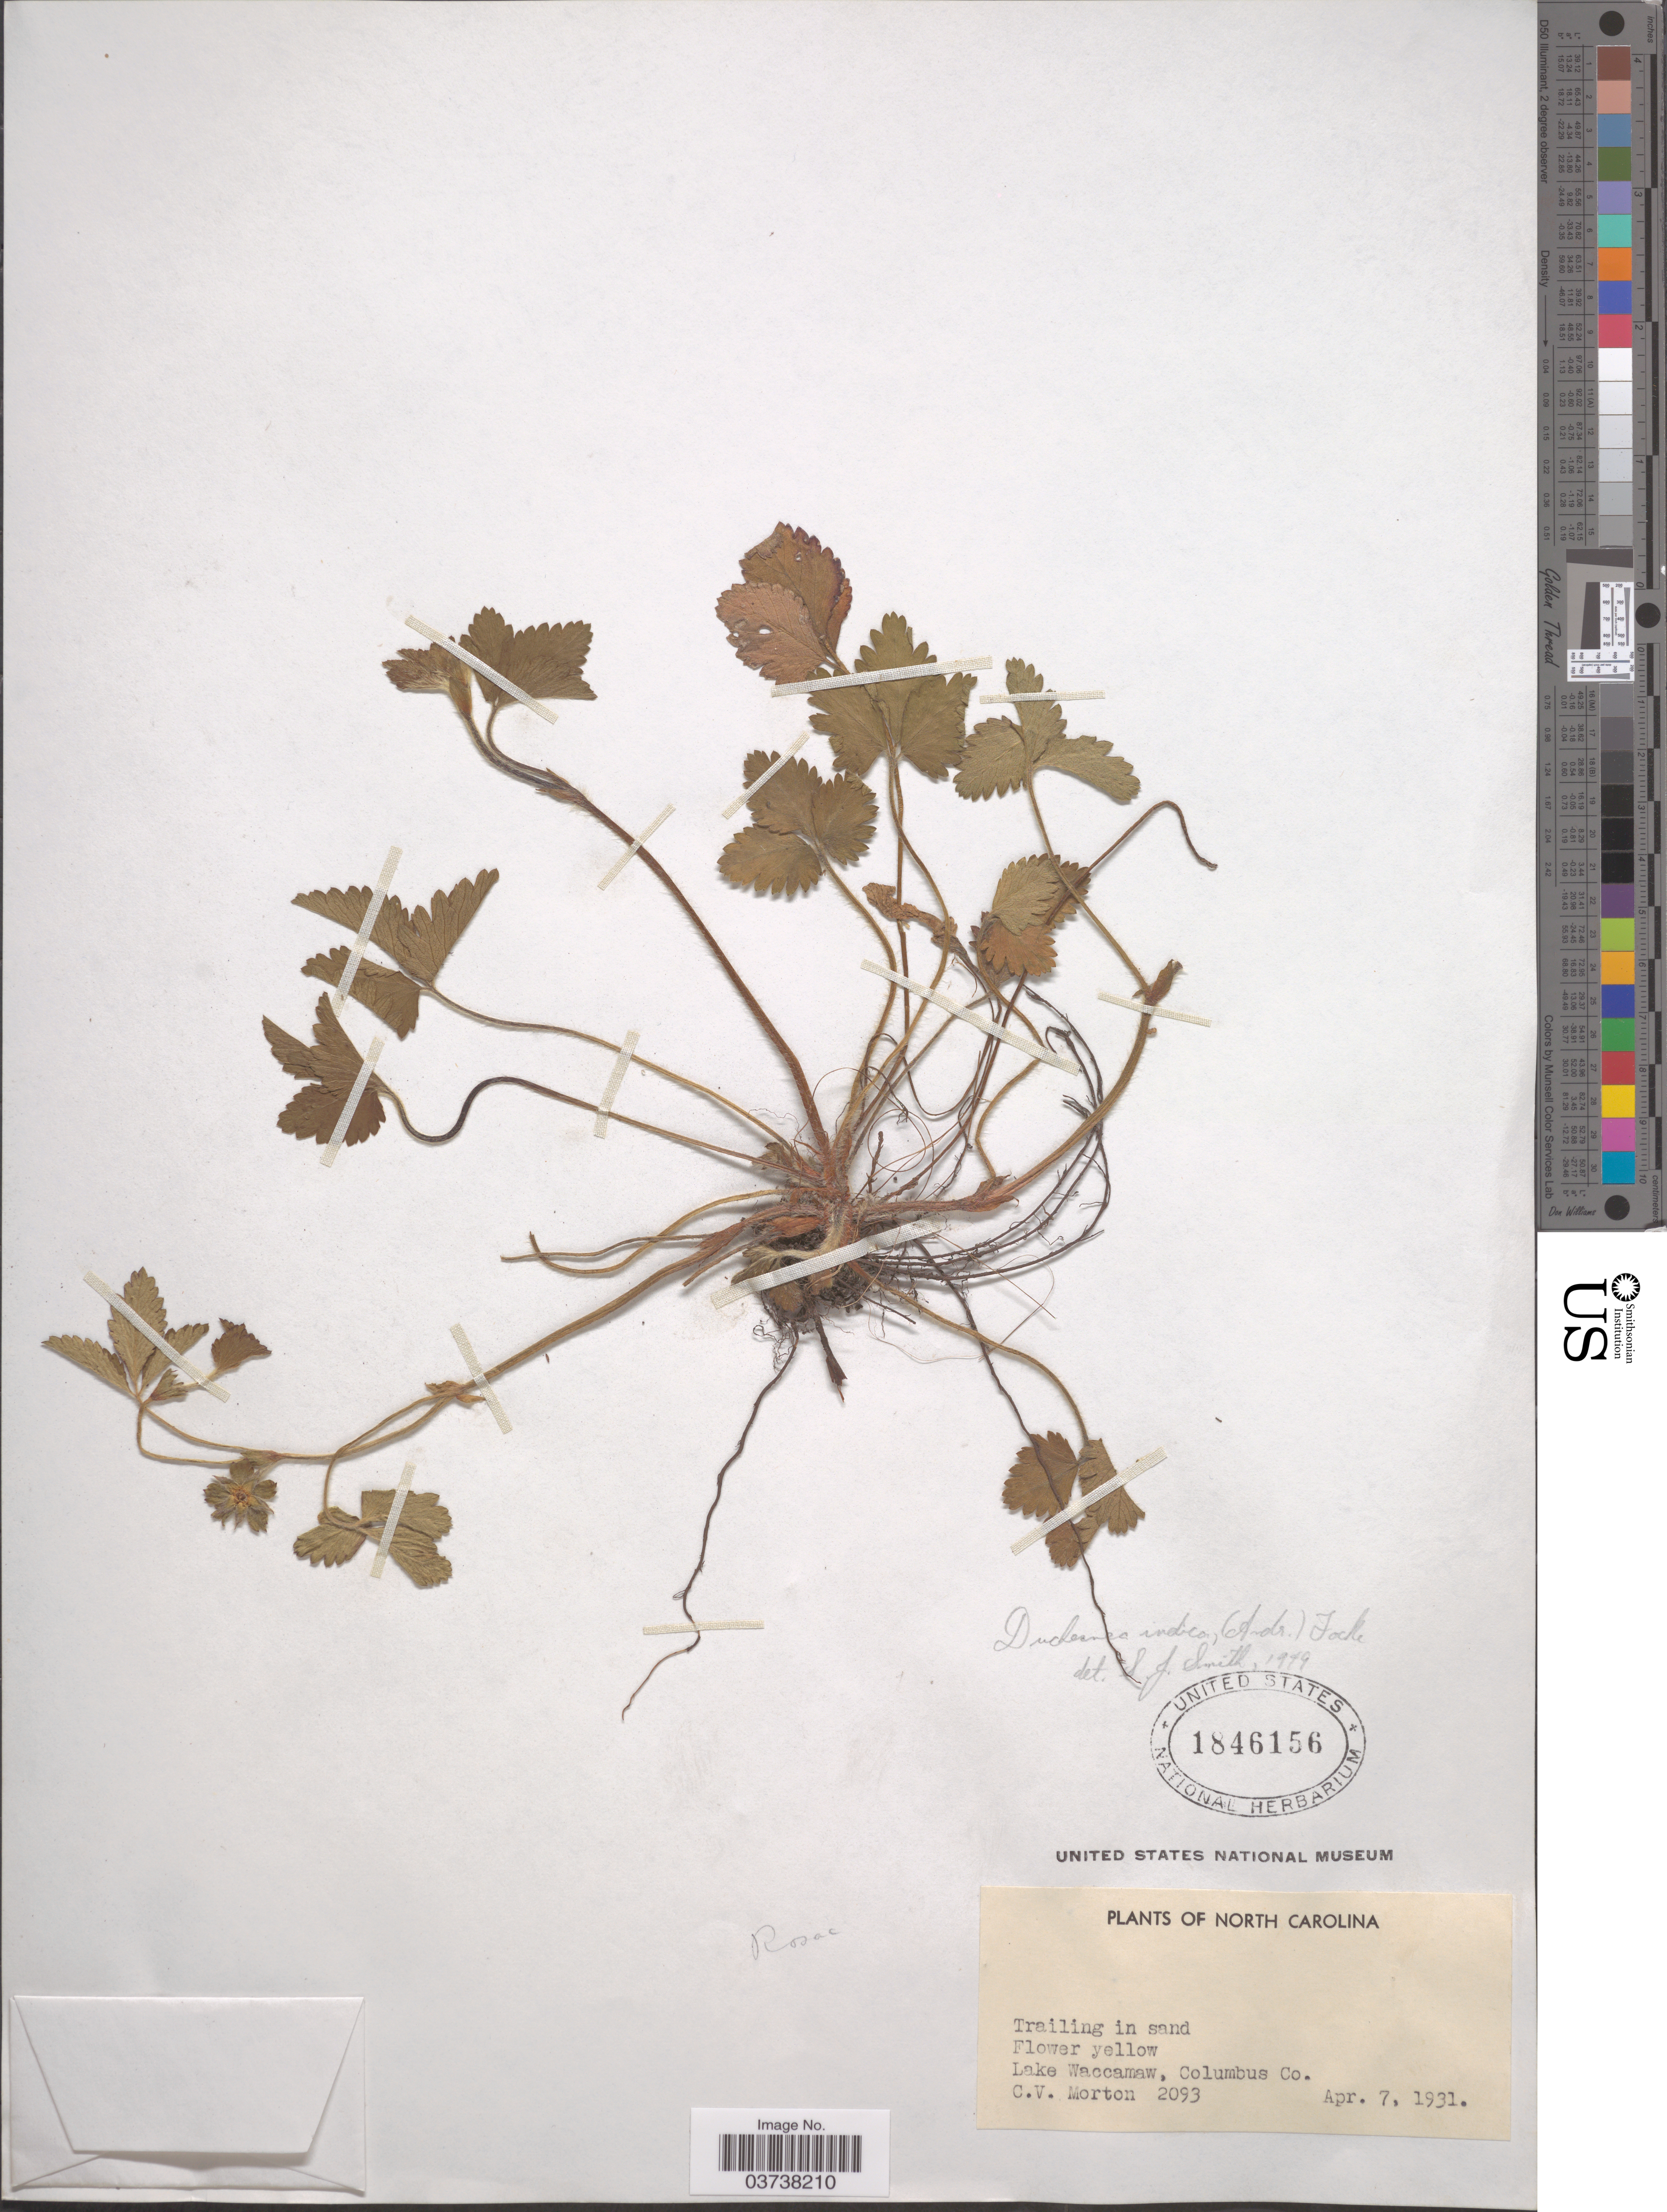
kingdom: Plantae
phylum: Tracheophyta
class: Magnoliopsida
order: Rosales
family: Rosaceae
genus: Potentilla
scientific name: Potentilla indica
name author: (Andrews) Th. Wolf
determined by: Strong, Mark T., (BOT), Smithsonian Institution - National Museum of Natural History (UNITED STATES)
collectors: C. V. Morton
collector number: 2093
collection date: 1931-04-07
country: United States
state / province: North Carolina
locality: Lake Waccamaw, Columbus Co.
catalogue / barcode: US 1846156